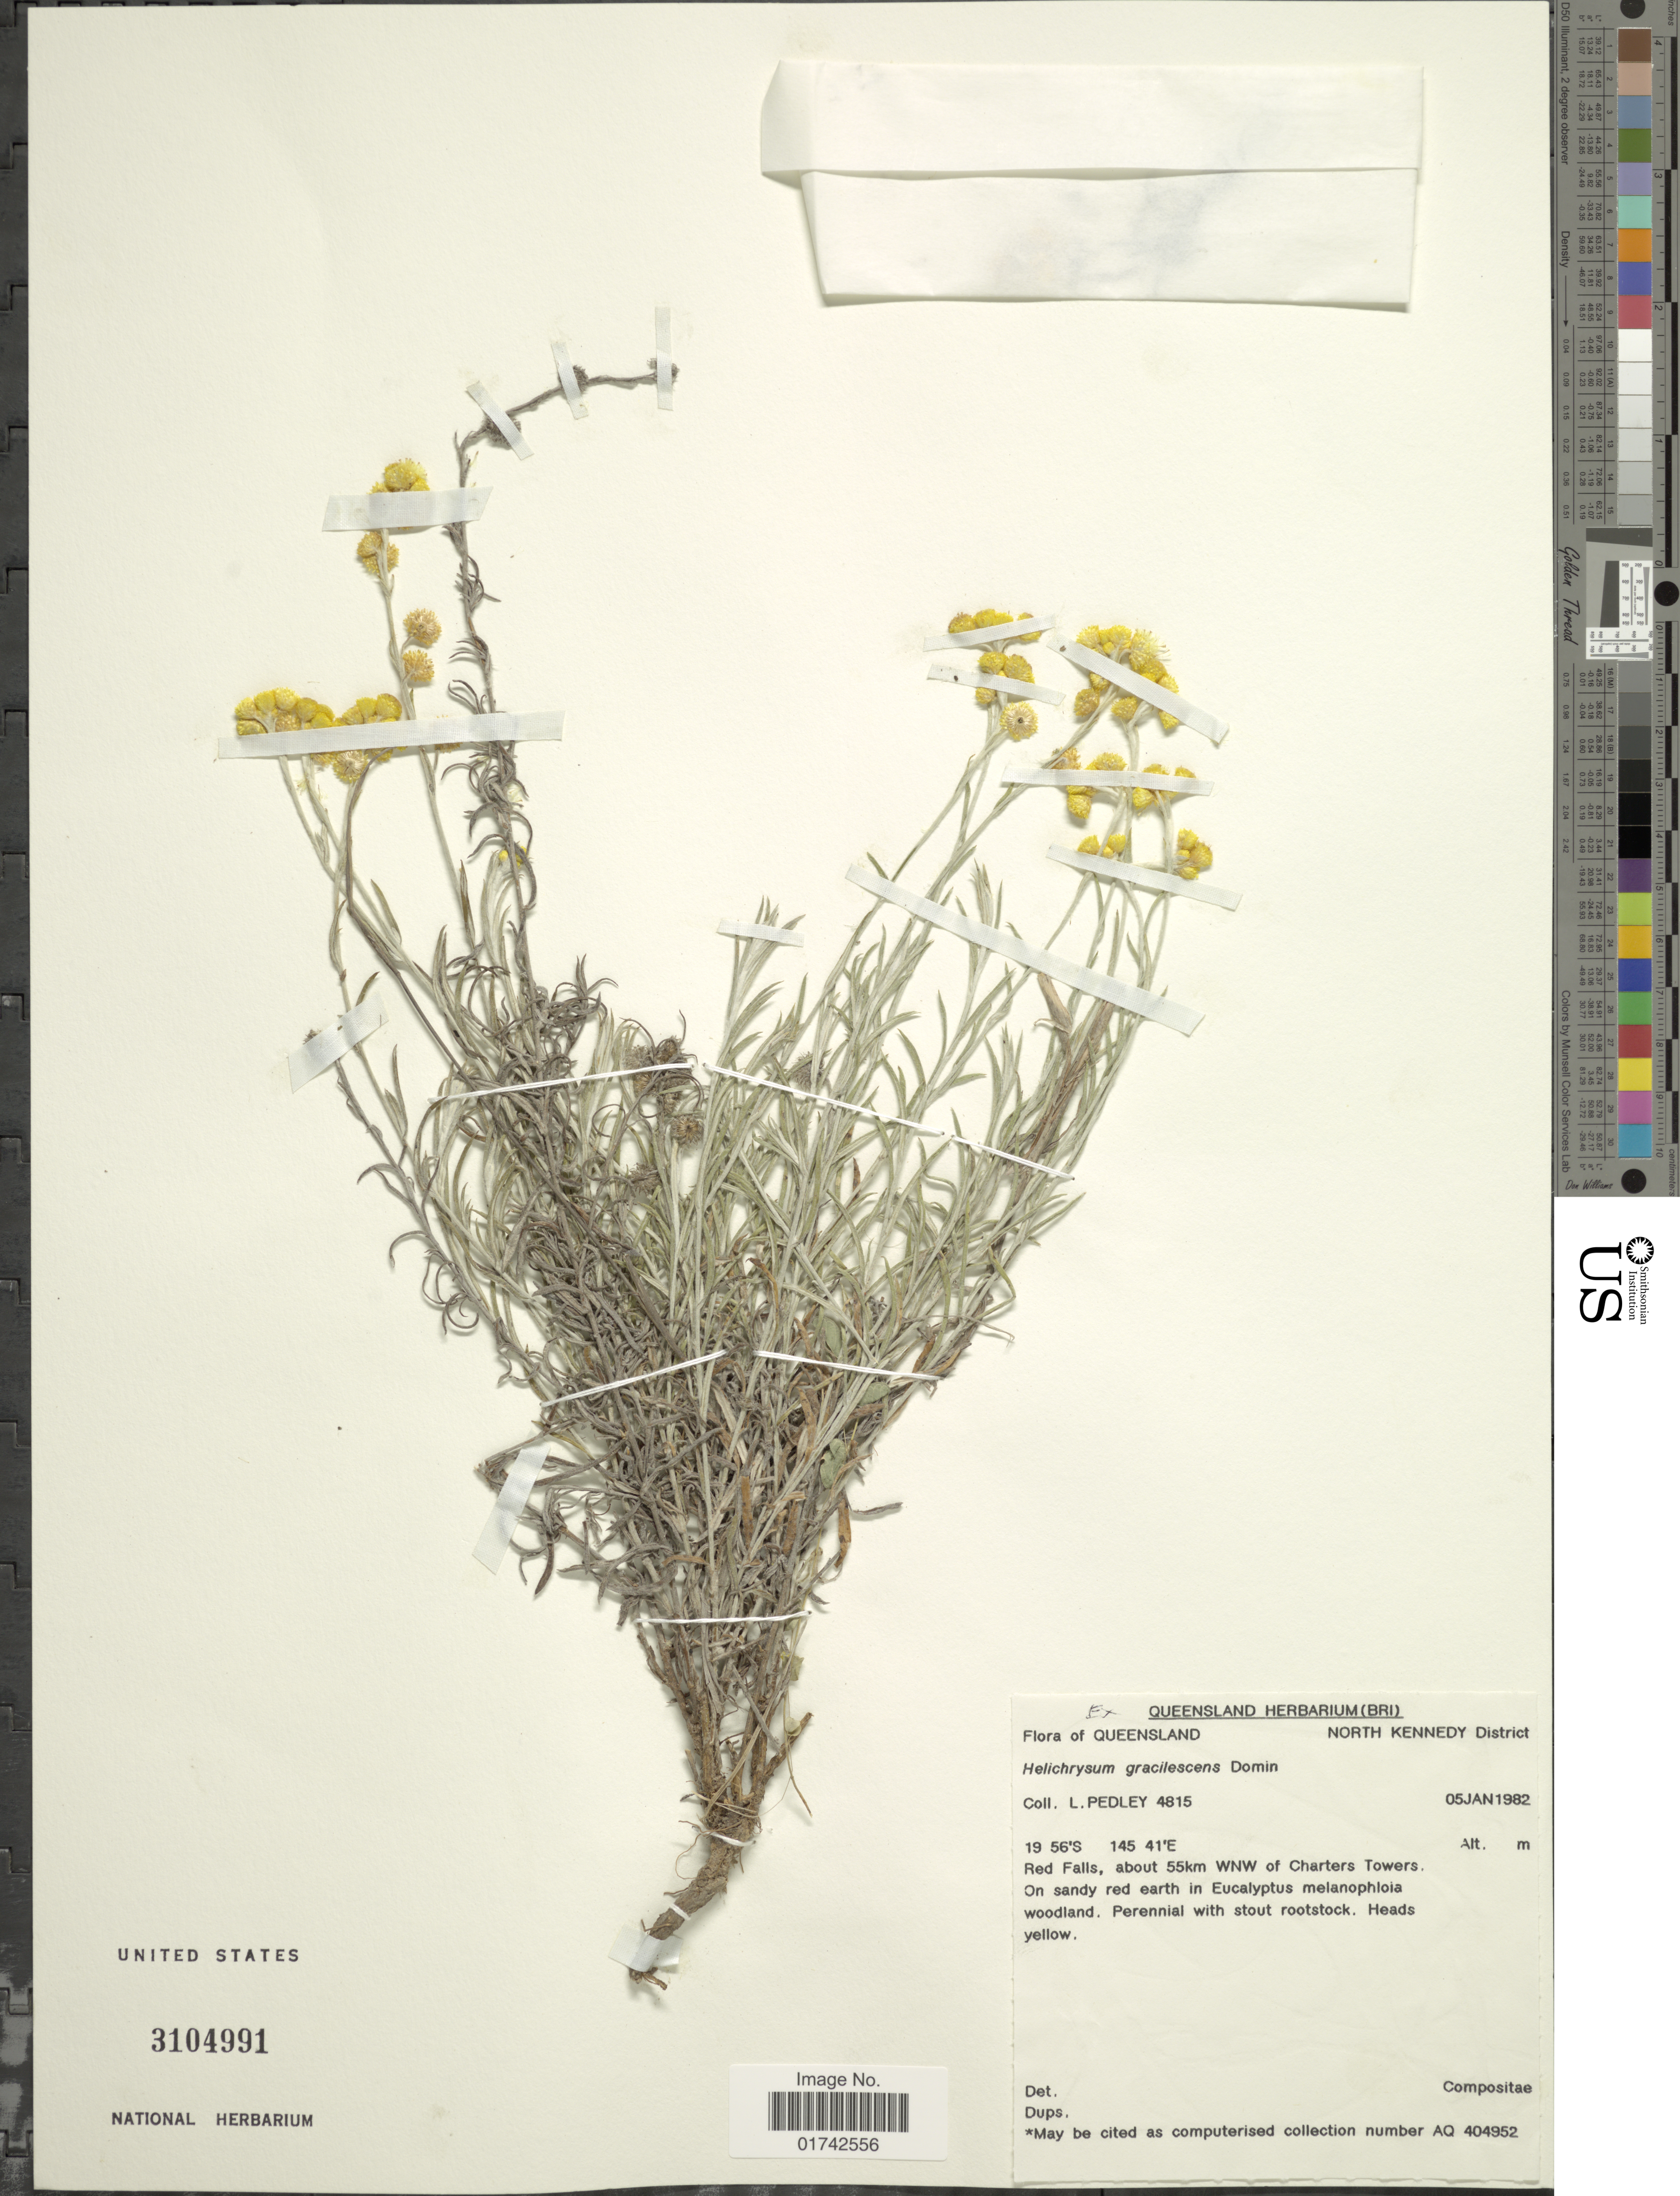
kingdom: Plantae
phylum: Tracheophyta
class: Magnoliopsida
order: Asterales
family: Asteraceae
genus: Helichrysum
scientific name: Helichrysum gracilescens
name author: Domin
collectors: L. Pedley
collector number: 4815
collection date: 1982-01-05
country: Australia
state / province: Queensland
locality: North Kennedy District. Red Falls, about 55km WNW of Charters Towers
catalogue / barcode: US 3104991